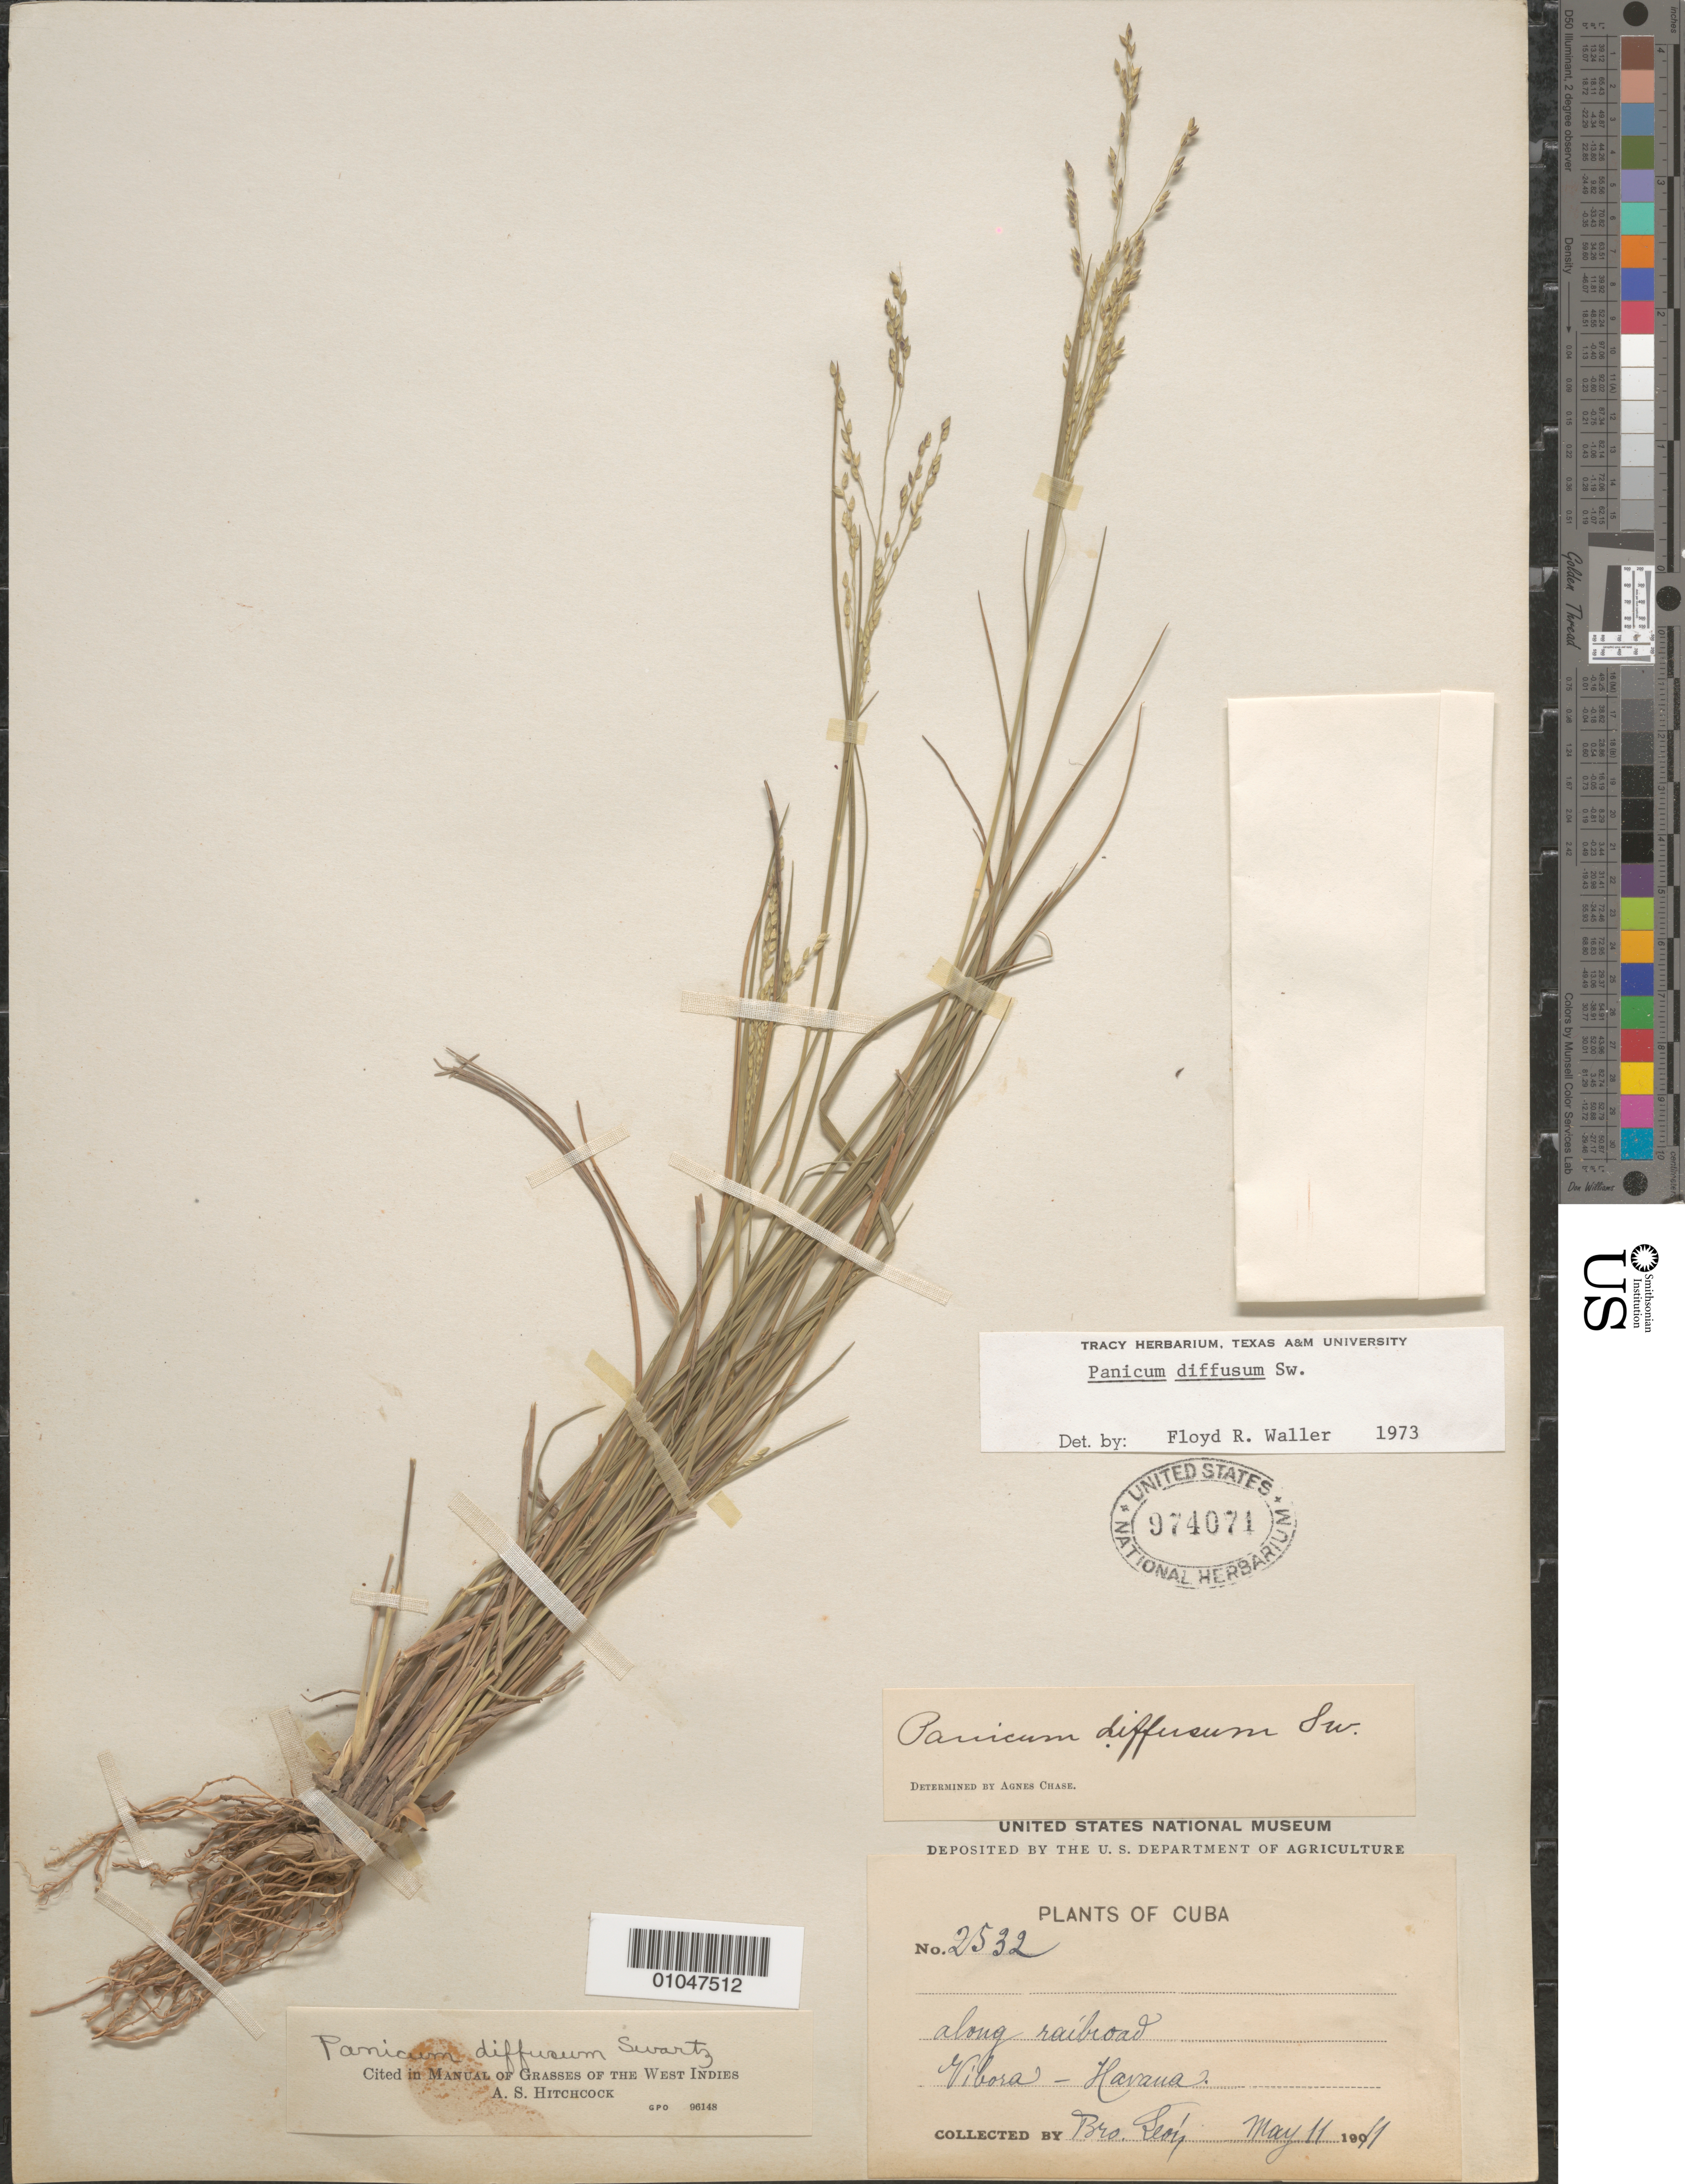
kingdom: Plantae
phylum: Tracheophyta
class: Liliopsida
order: Poales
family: Poaceae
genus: Panicum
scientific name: Panicum diffusum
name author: Sw.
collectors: Bro. León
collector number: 2532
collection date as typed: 11 May 1911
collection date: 1911-05-11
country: Cuba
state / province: La Habana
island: Cuba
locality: Vibora - Havana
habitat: Along road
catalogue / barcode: US 974071